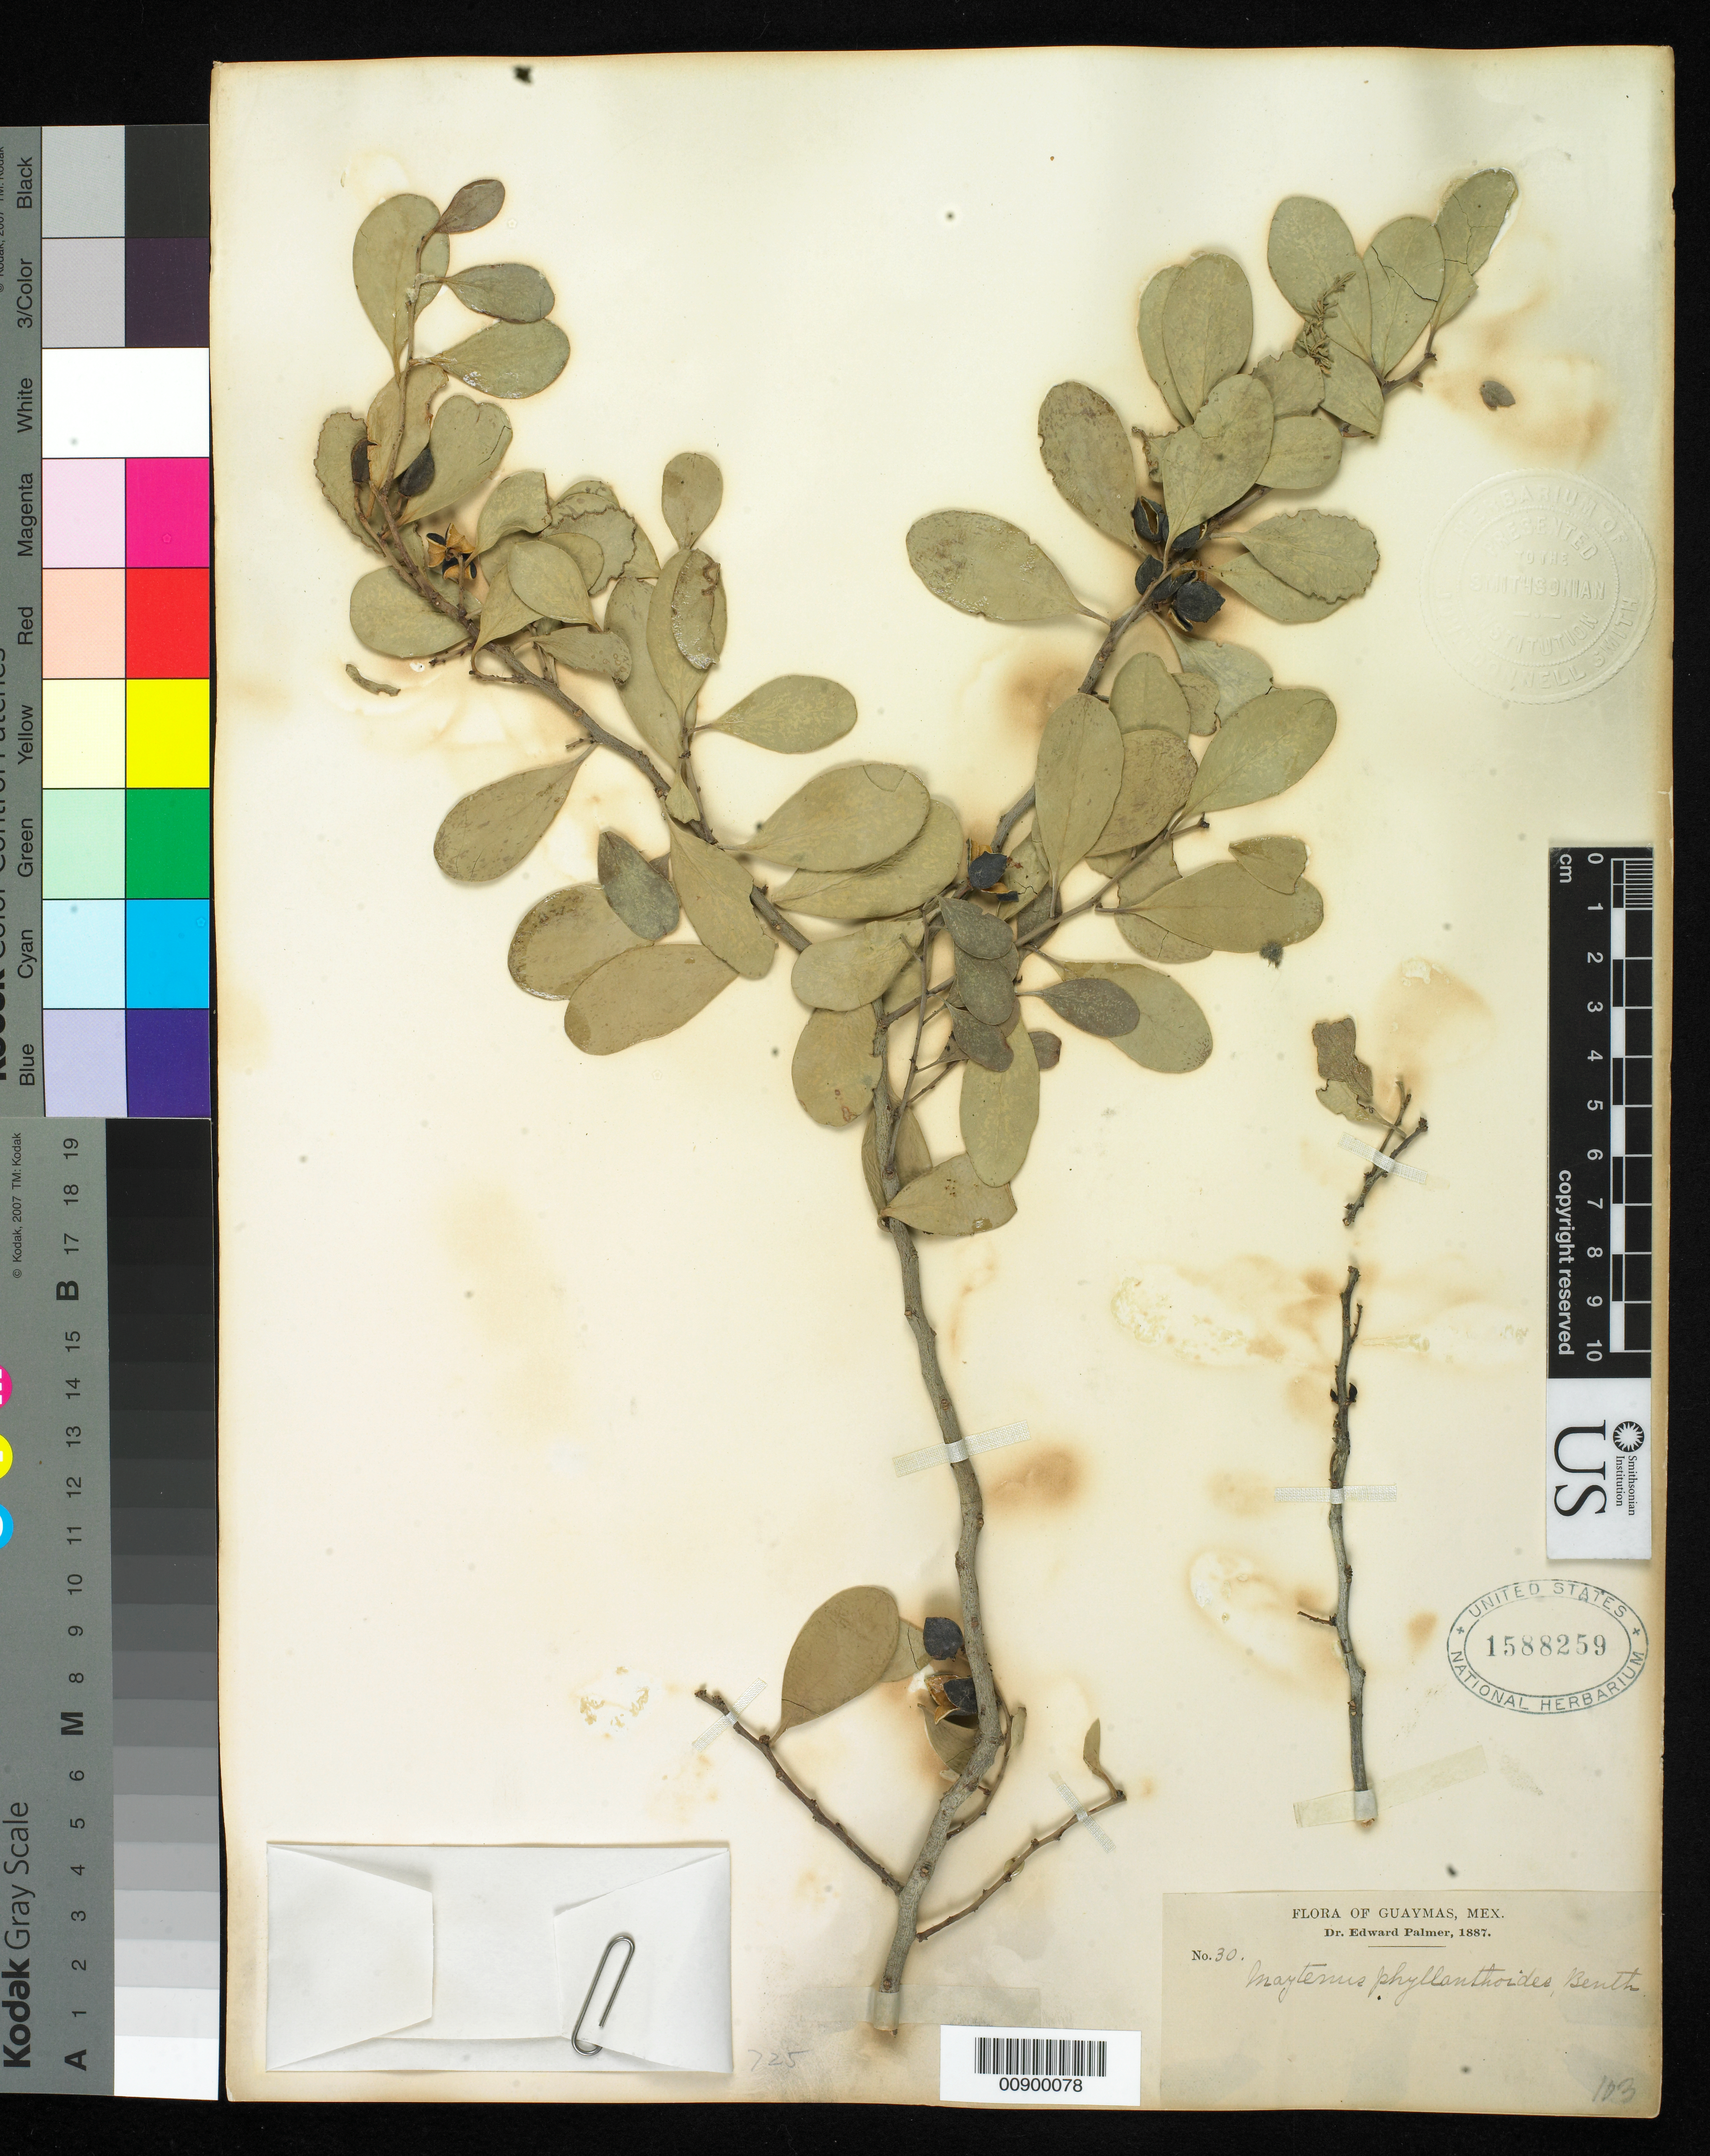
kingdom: Plantae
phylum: Tracheophyta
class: Magnoliopsida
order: Celastrales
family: Celastraceae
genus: Tricerma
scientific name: Tricerma phyllanthoides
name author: (Benth.) Lundell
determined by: Strong, Mark T., (BOT), Smithsonian Institution - National Museum of Natural History (UNITED STATES)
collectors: E. Palmer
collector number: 30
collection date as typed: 1887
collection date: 1887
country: Mexico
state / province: Sonora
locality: Guaymas, Sonora.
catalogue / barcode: US 1588259